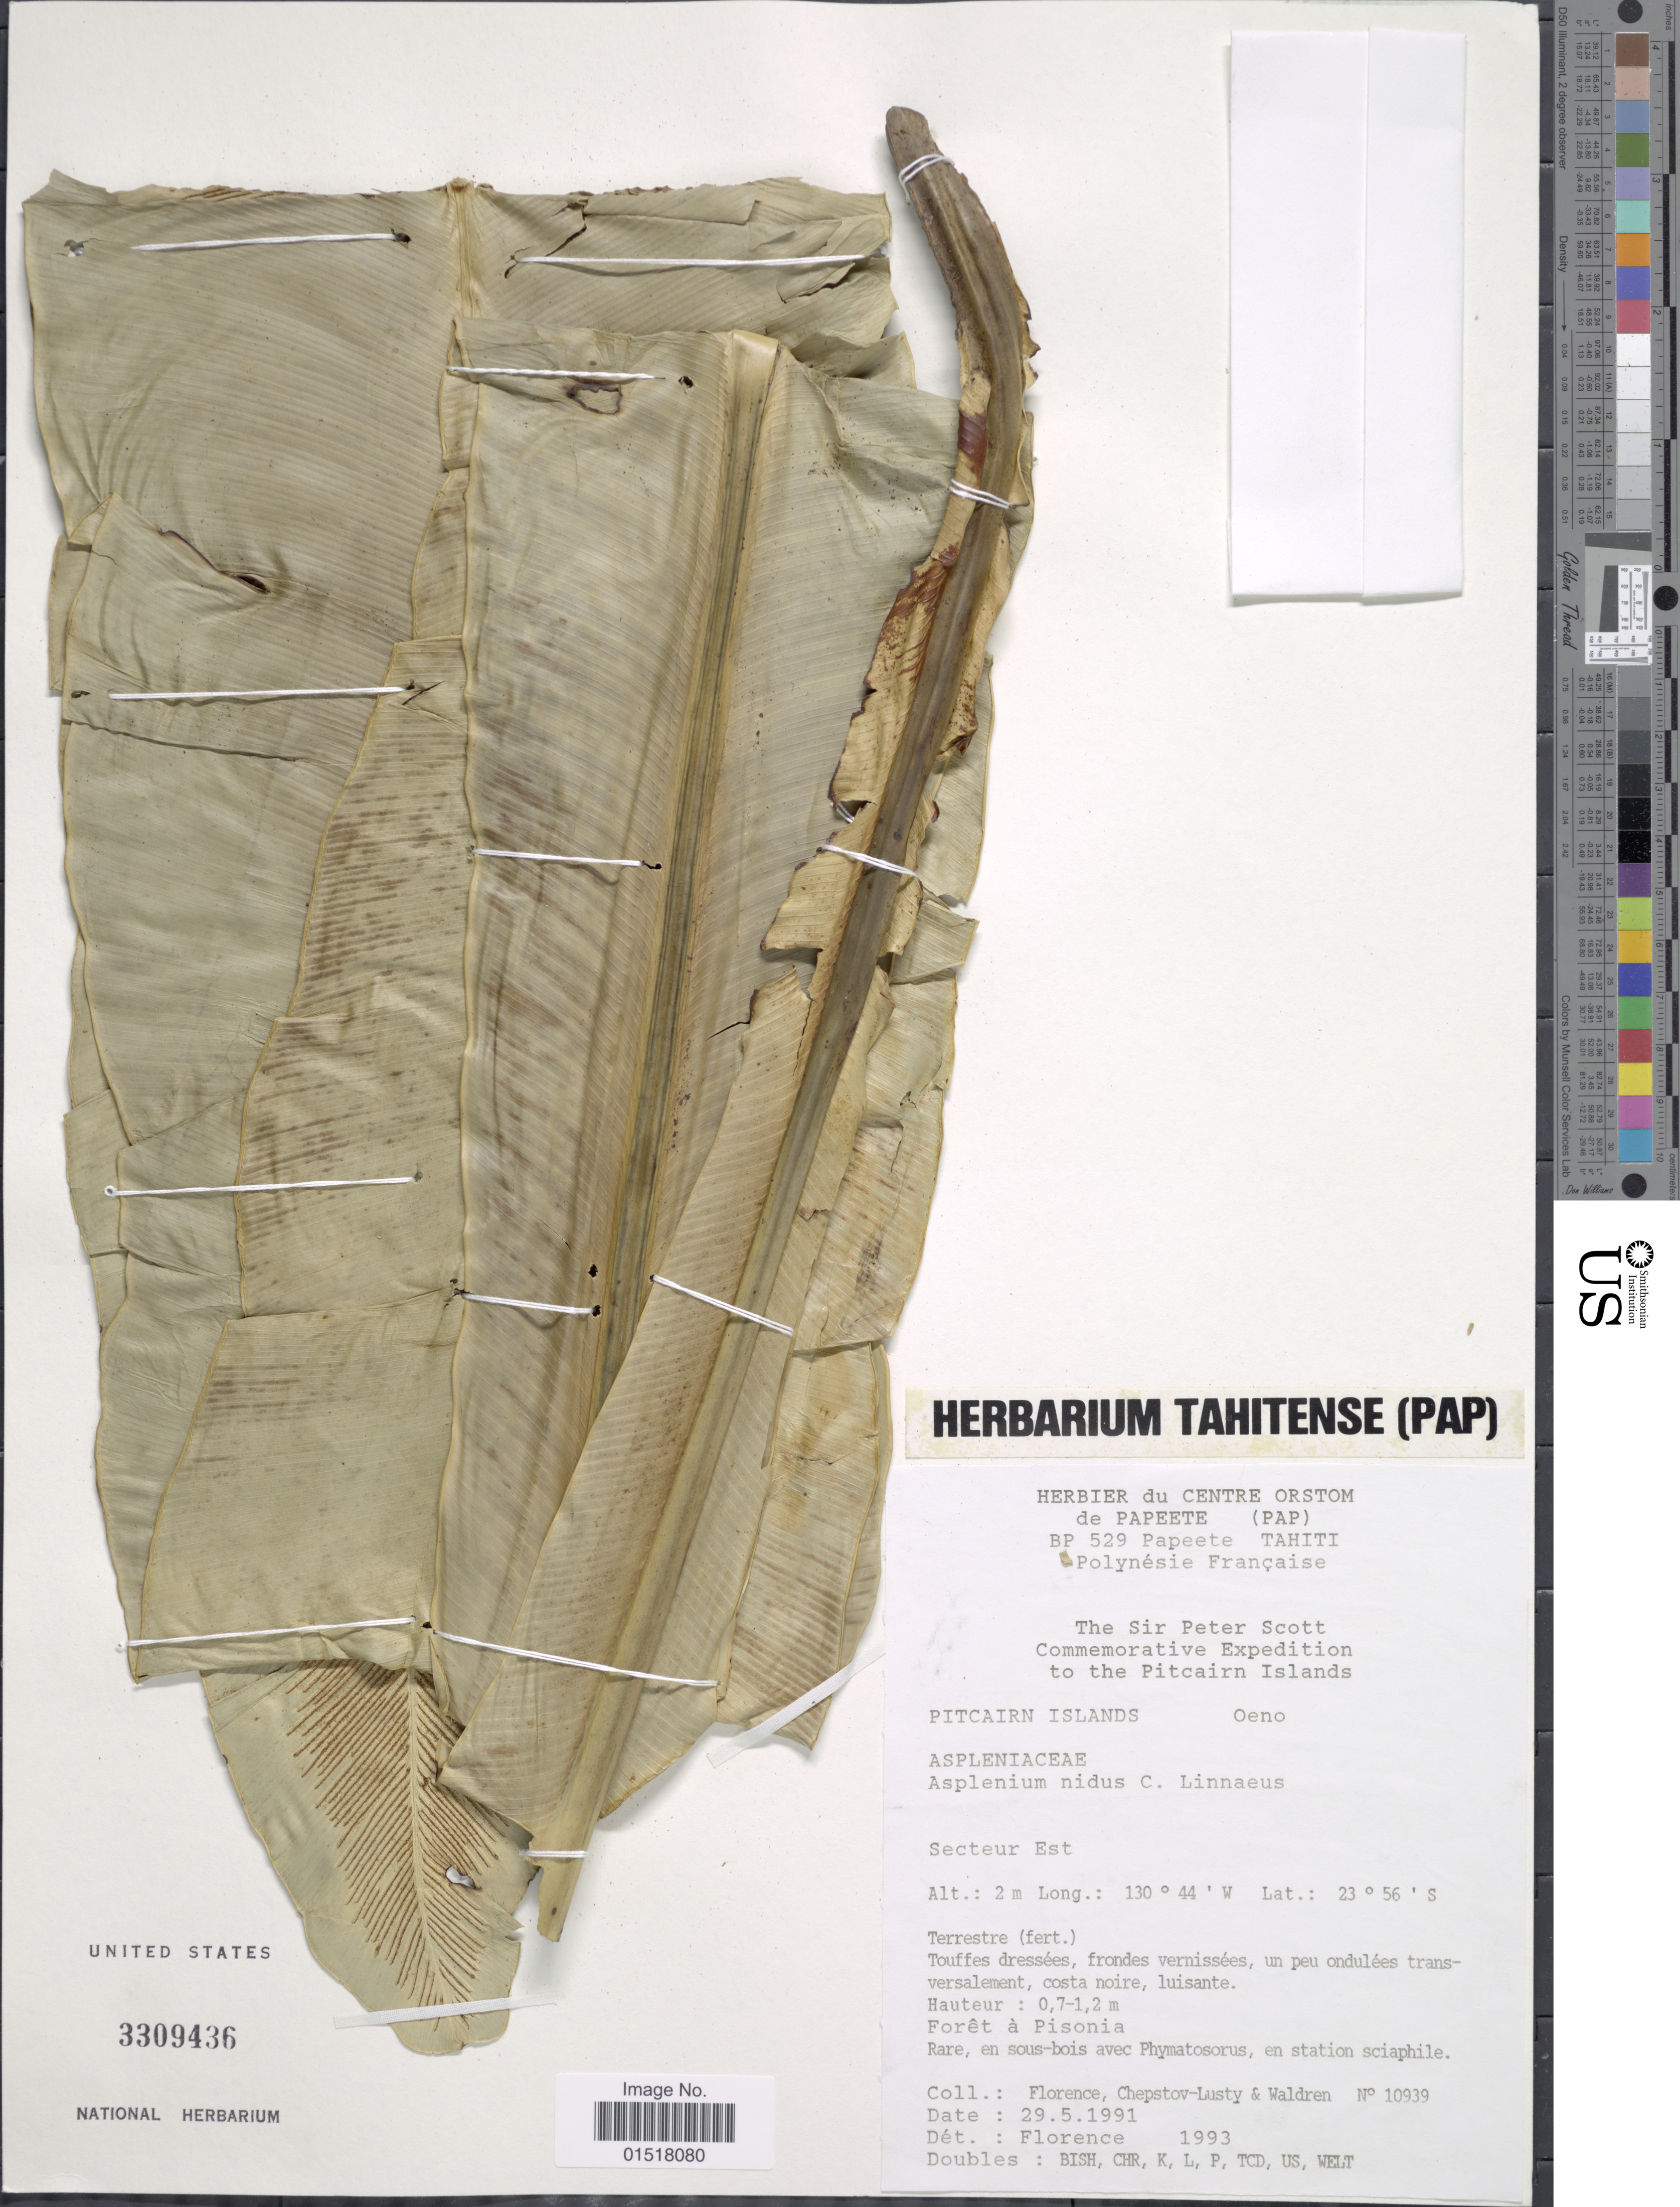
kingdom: Plantae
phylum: Tracheophyta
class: Polypodiopsida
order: Polypodiales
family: Aspleniaceae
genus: Asplenium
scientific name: Asplenium australasicum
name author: (Sm.) Hook.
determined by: Florence, J.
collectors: -. Florence, -. Chepstov-lusty & Waldren, --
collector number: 10939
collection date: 1991-05-29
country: Pitcairn Islands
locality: Pitcairn Islands. Oeno. Secteur Est.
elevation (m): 2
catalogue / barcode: US 3309436